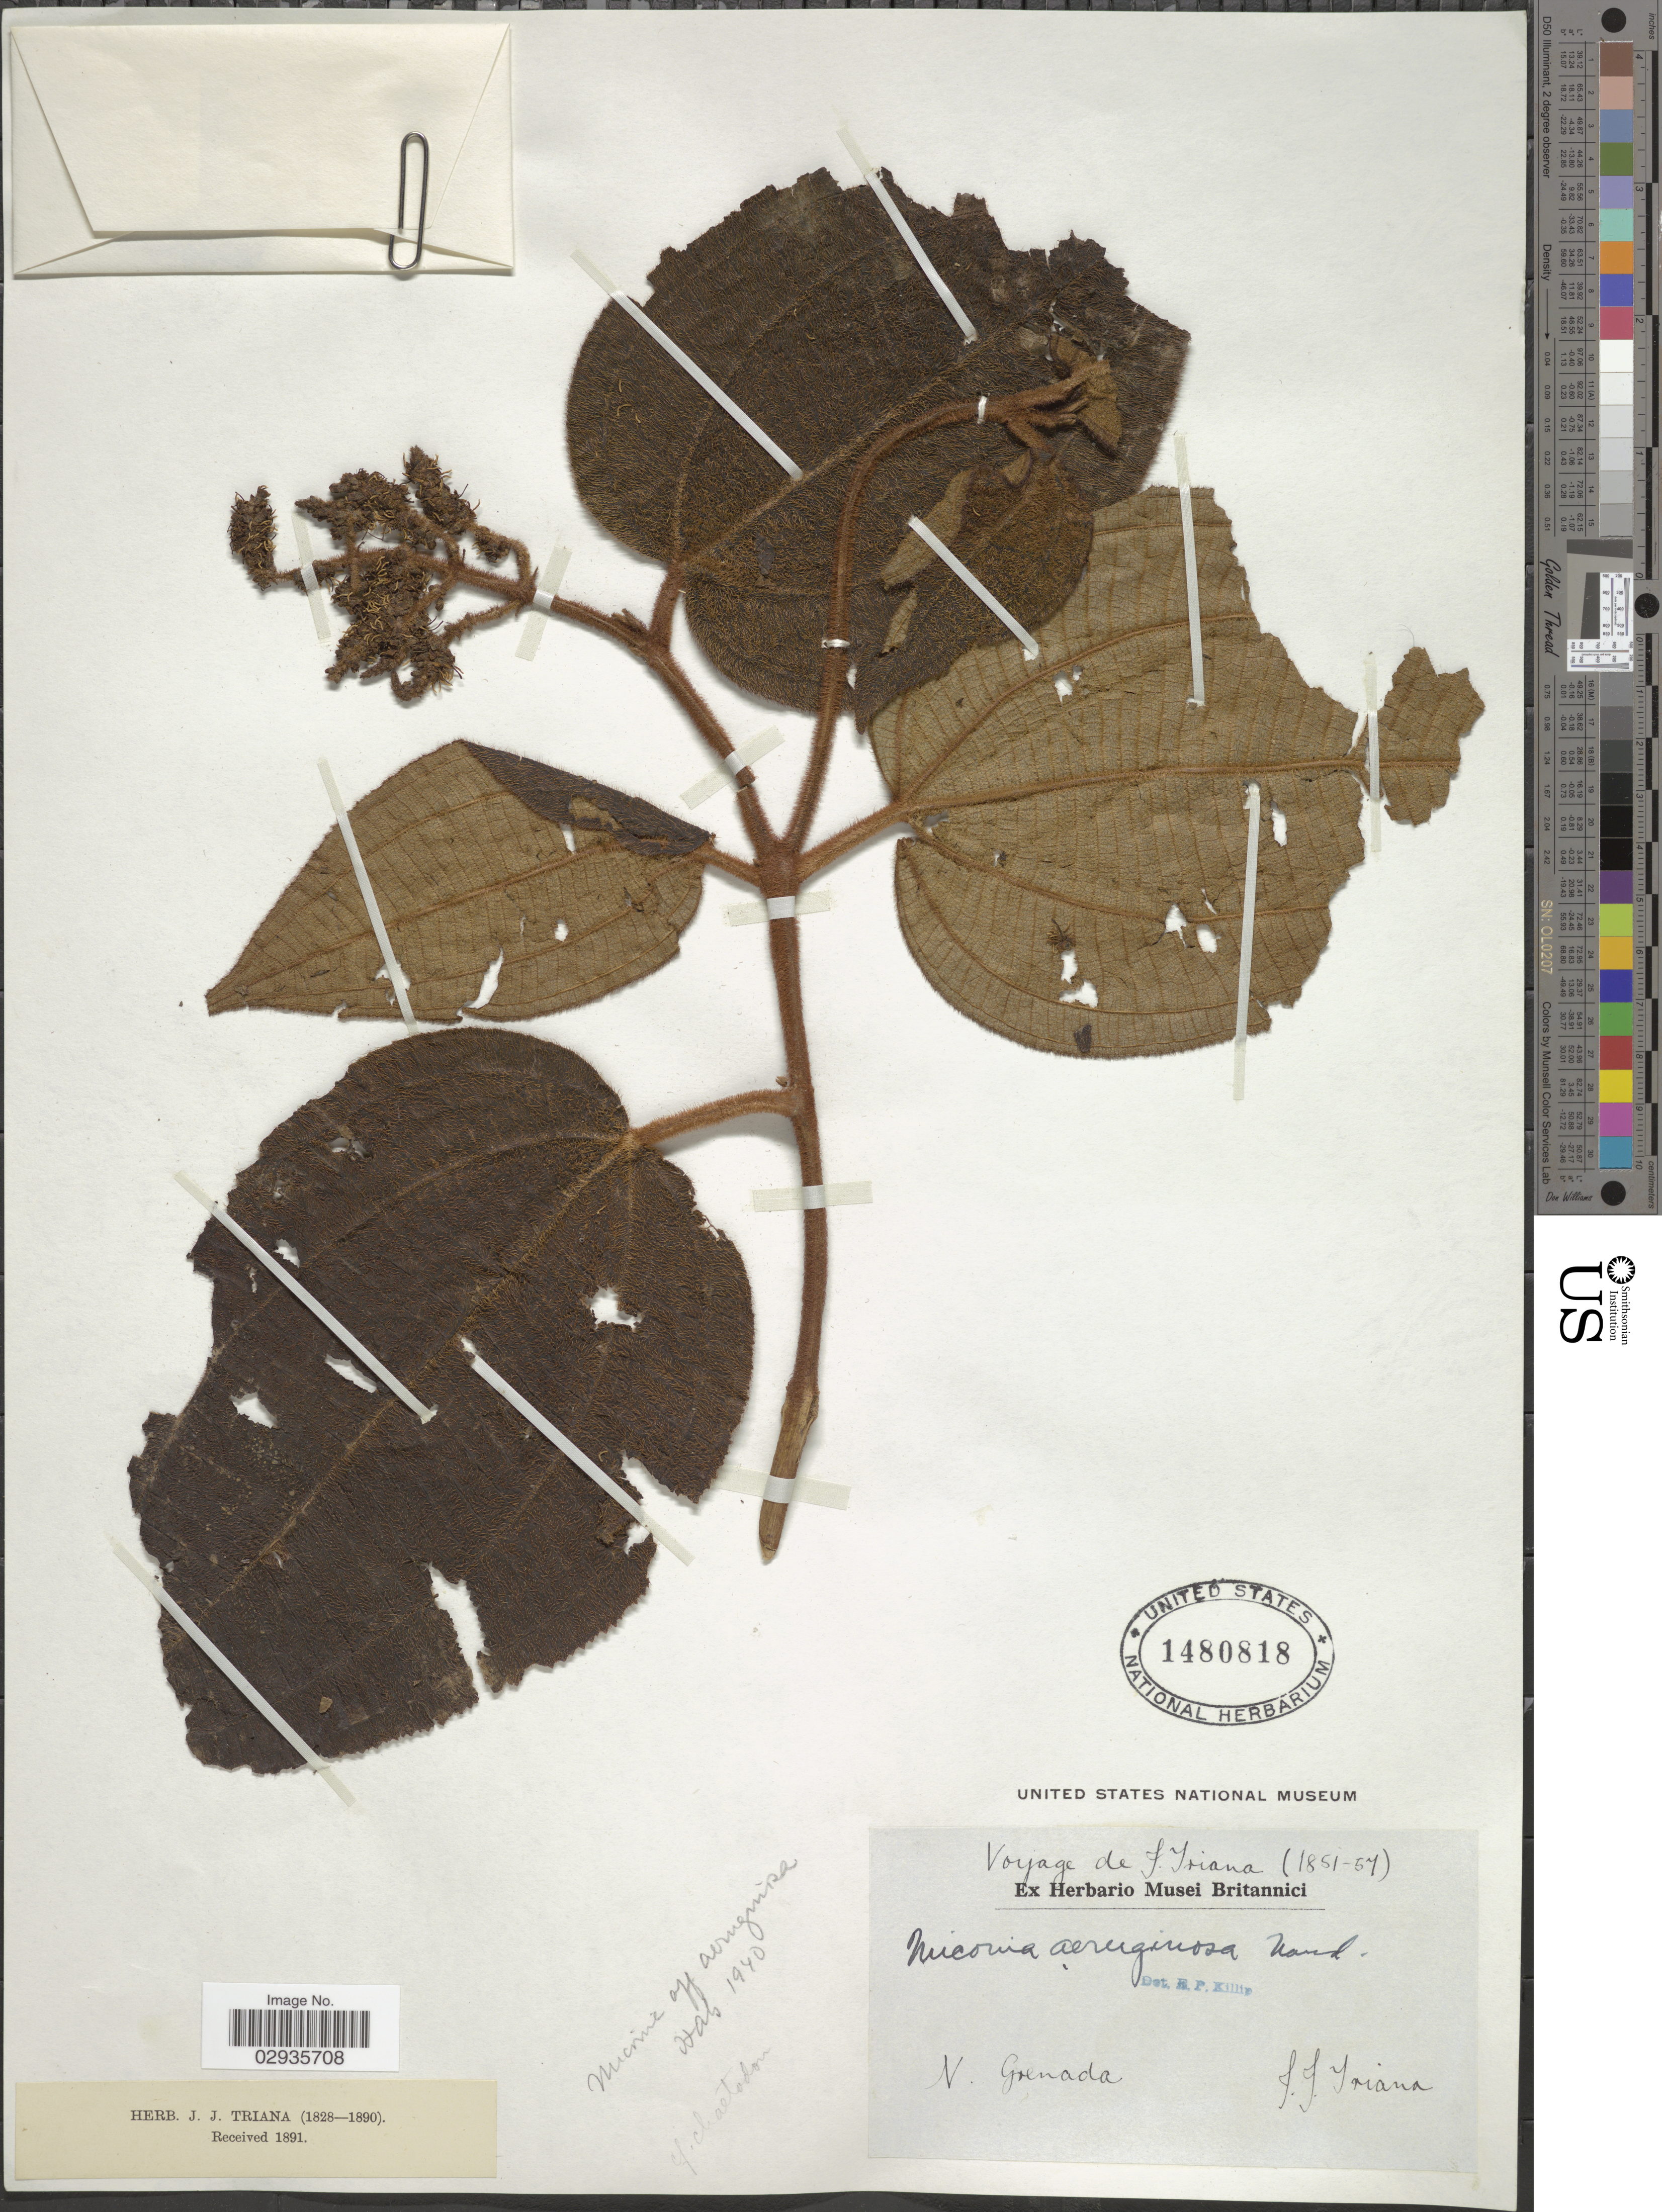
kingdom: Plantae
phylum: Tracheophyta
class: Magnoliopsida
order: Myrtales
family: Melastomataceae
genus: Miconia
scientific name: Miconia aeruginosa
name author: Naudin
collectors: J. J. Triana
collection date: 1851/1857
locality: N. Grenada.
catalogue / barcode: US 1480818